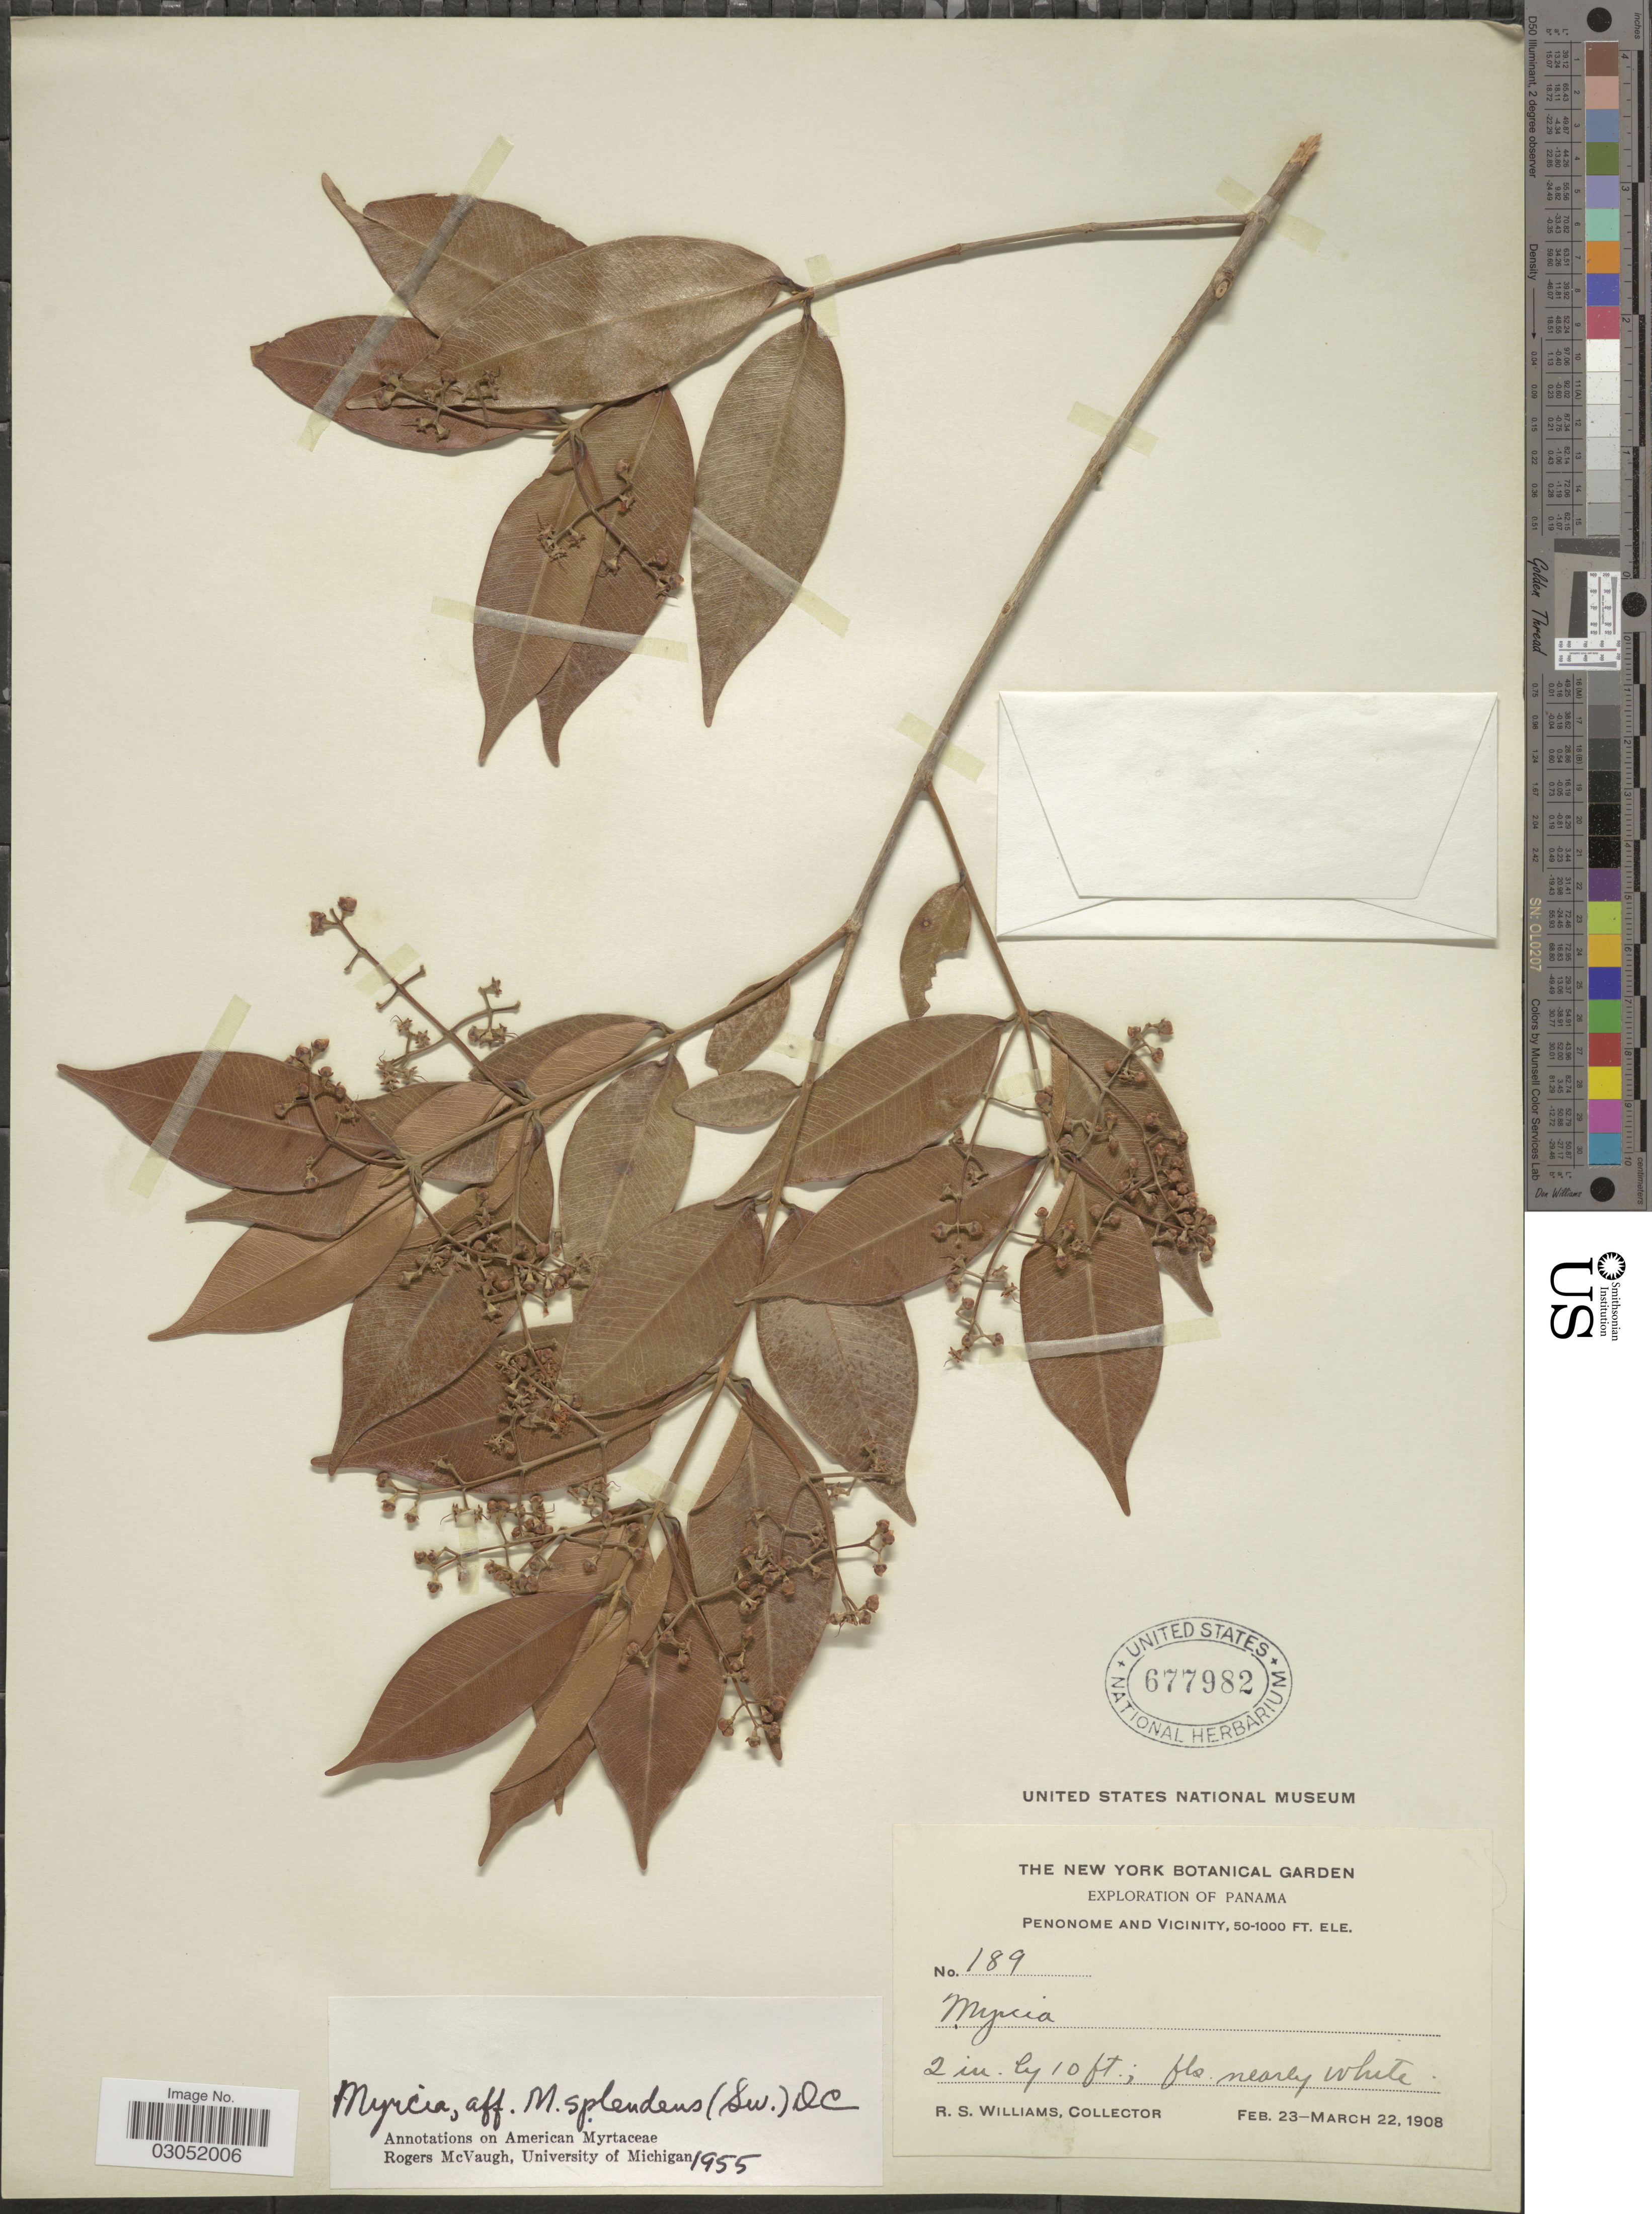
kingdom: Plantae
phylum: Tracheophyta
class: Magnoliopsida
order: Myrtales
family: Myrtaceae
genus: Myrcia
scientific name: Myrcia splendens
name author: (Sw.) DC.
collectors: R. S. Williams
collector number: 189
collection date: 1908-02-23/1908-03-22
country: Panama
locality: Penonome and Vicinity.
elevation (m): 15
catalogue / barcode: US 677982